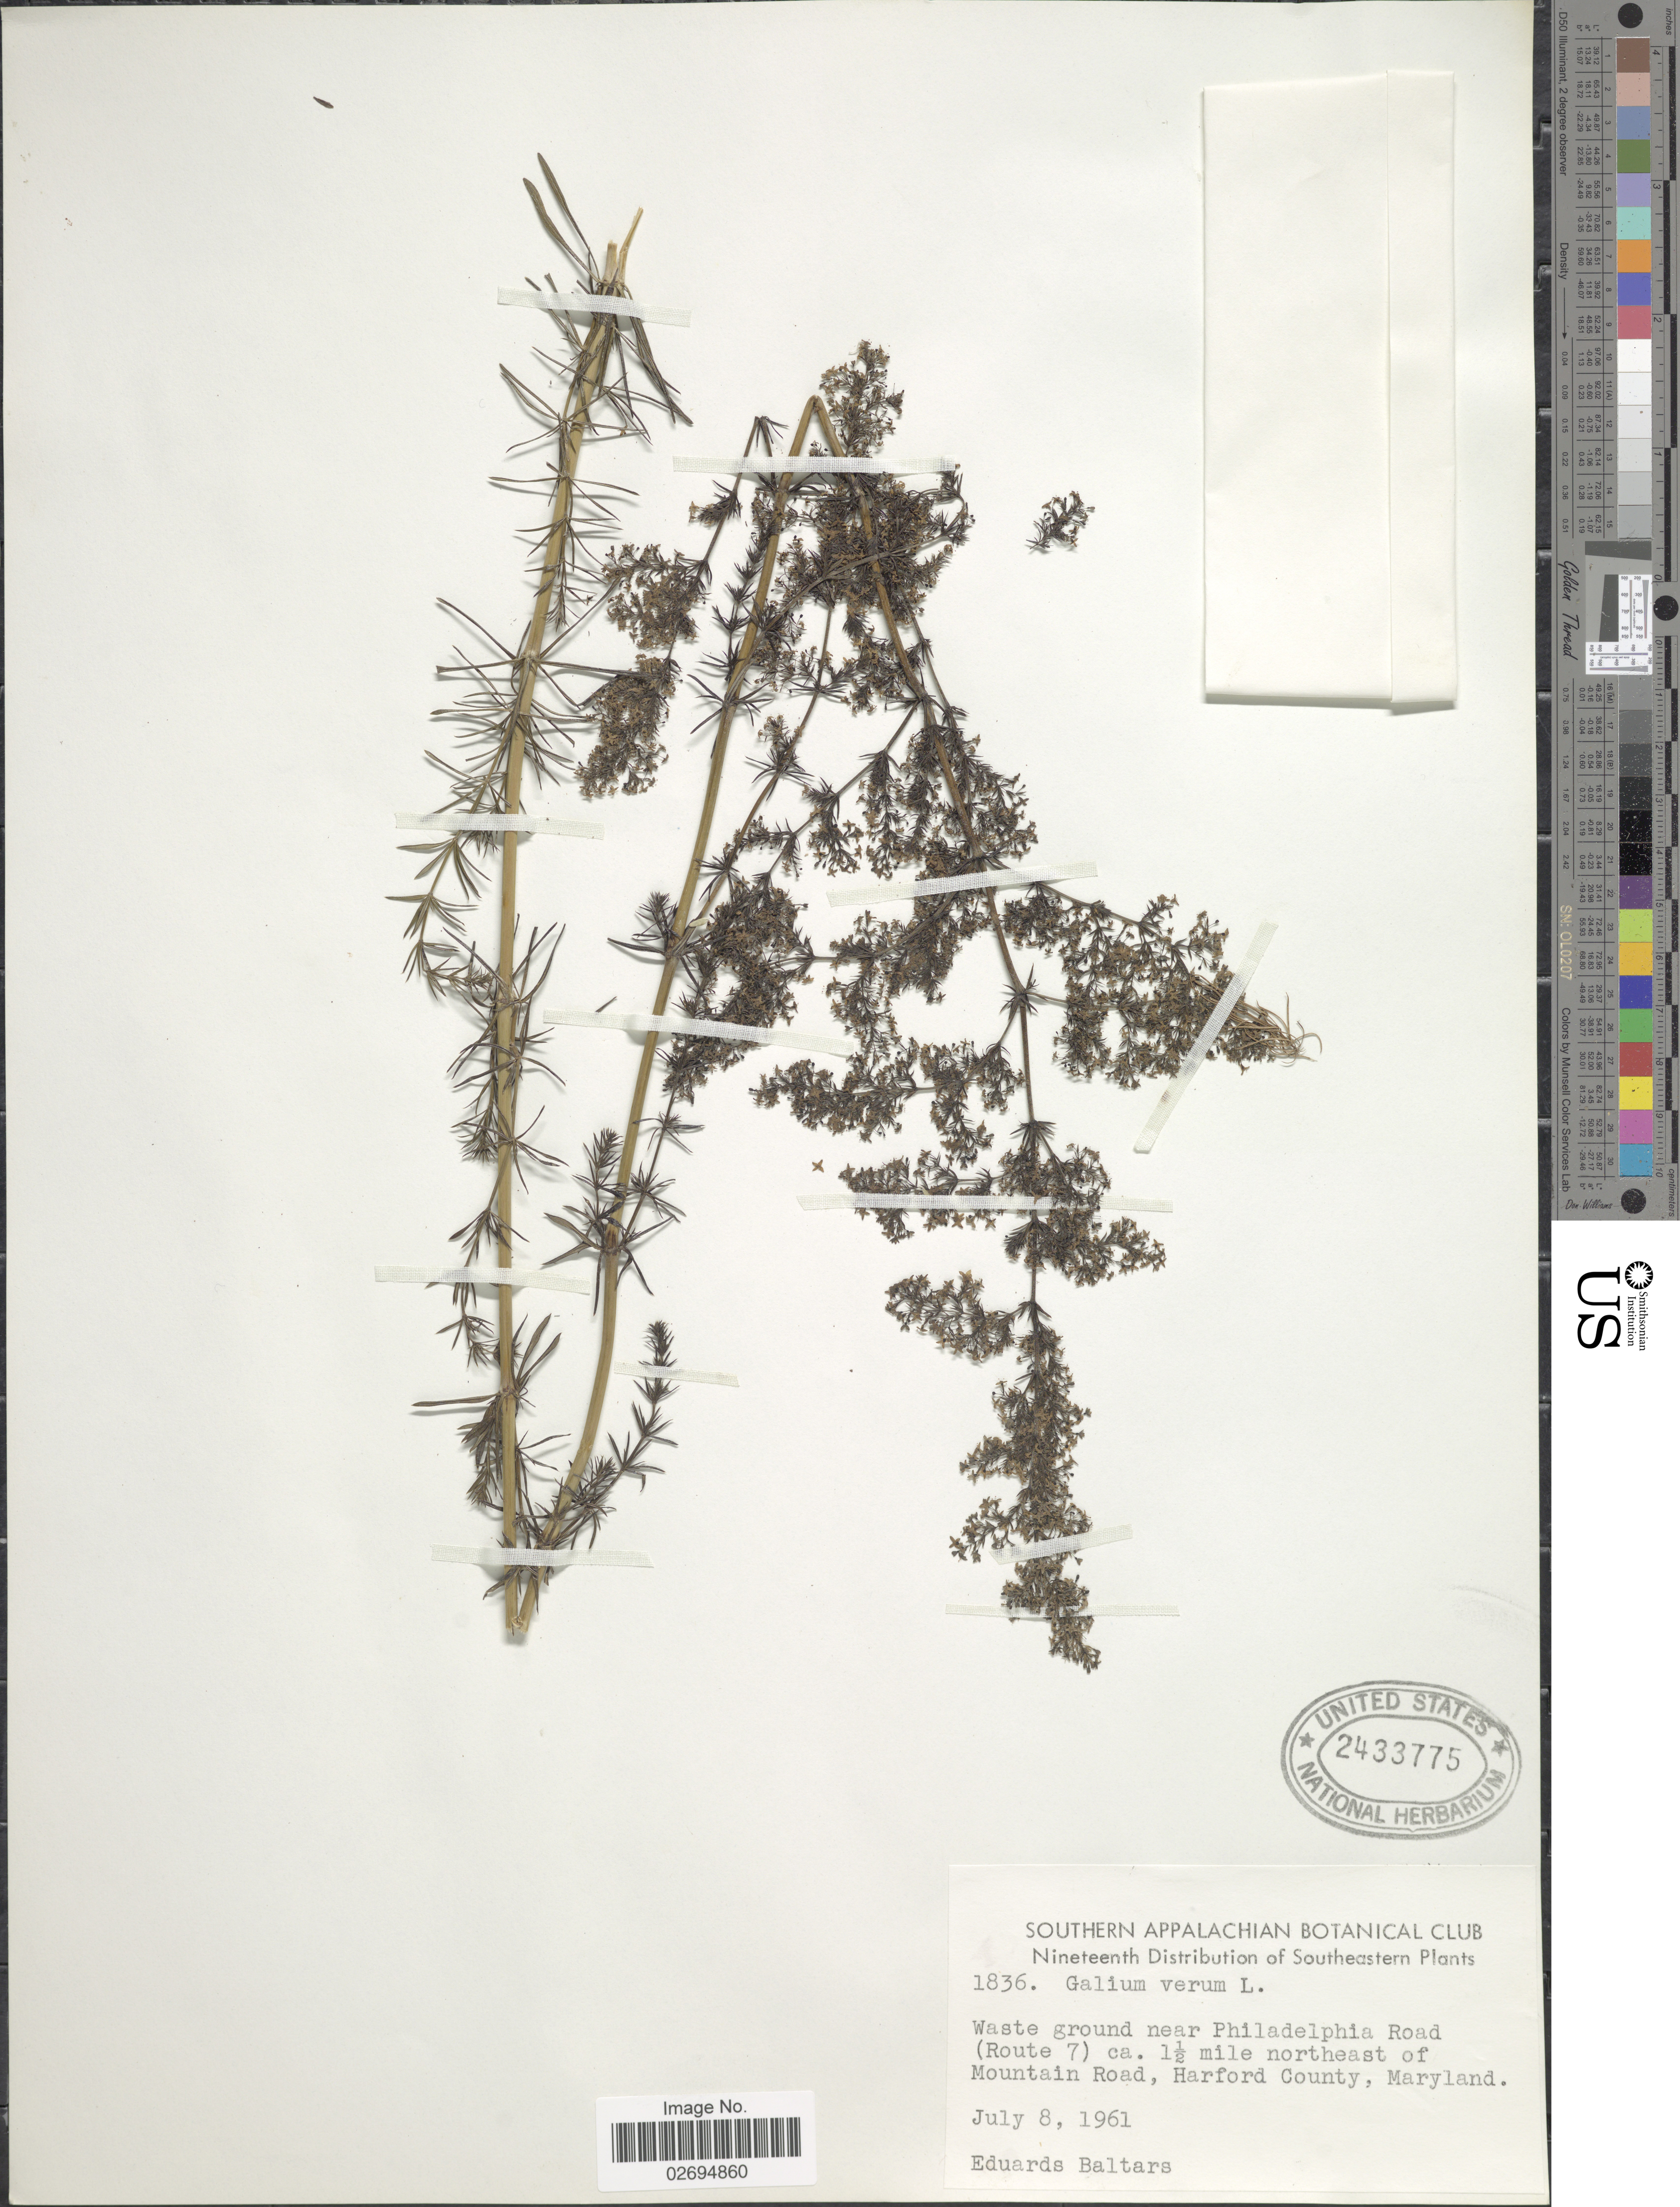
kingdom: Plantae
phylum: Tracheophyta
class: Magnoliopsida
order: Gentianales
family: Rubiaceae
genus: Galium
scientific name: Galium verum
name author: L.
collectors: E. Baltars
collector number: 1836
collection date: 1961-07-08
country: United States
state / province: Maryland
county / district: Harford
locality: Waste ground near Philadelphia Road (Route 7) ca. 1½ mile northeast of Mountain Road, Harford County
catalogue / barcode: US 2433775